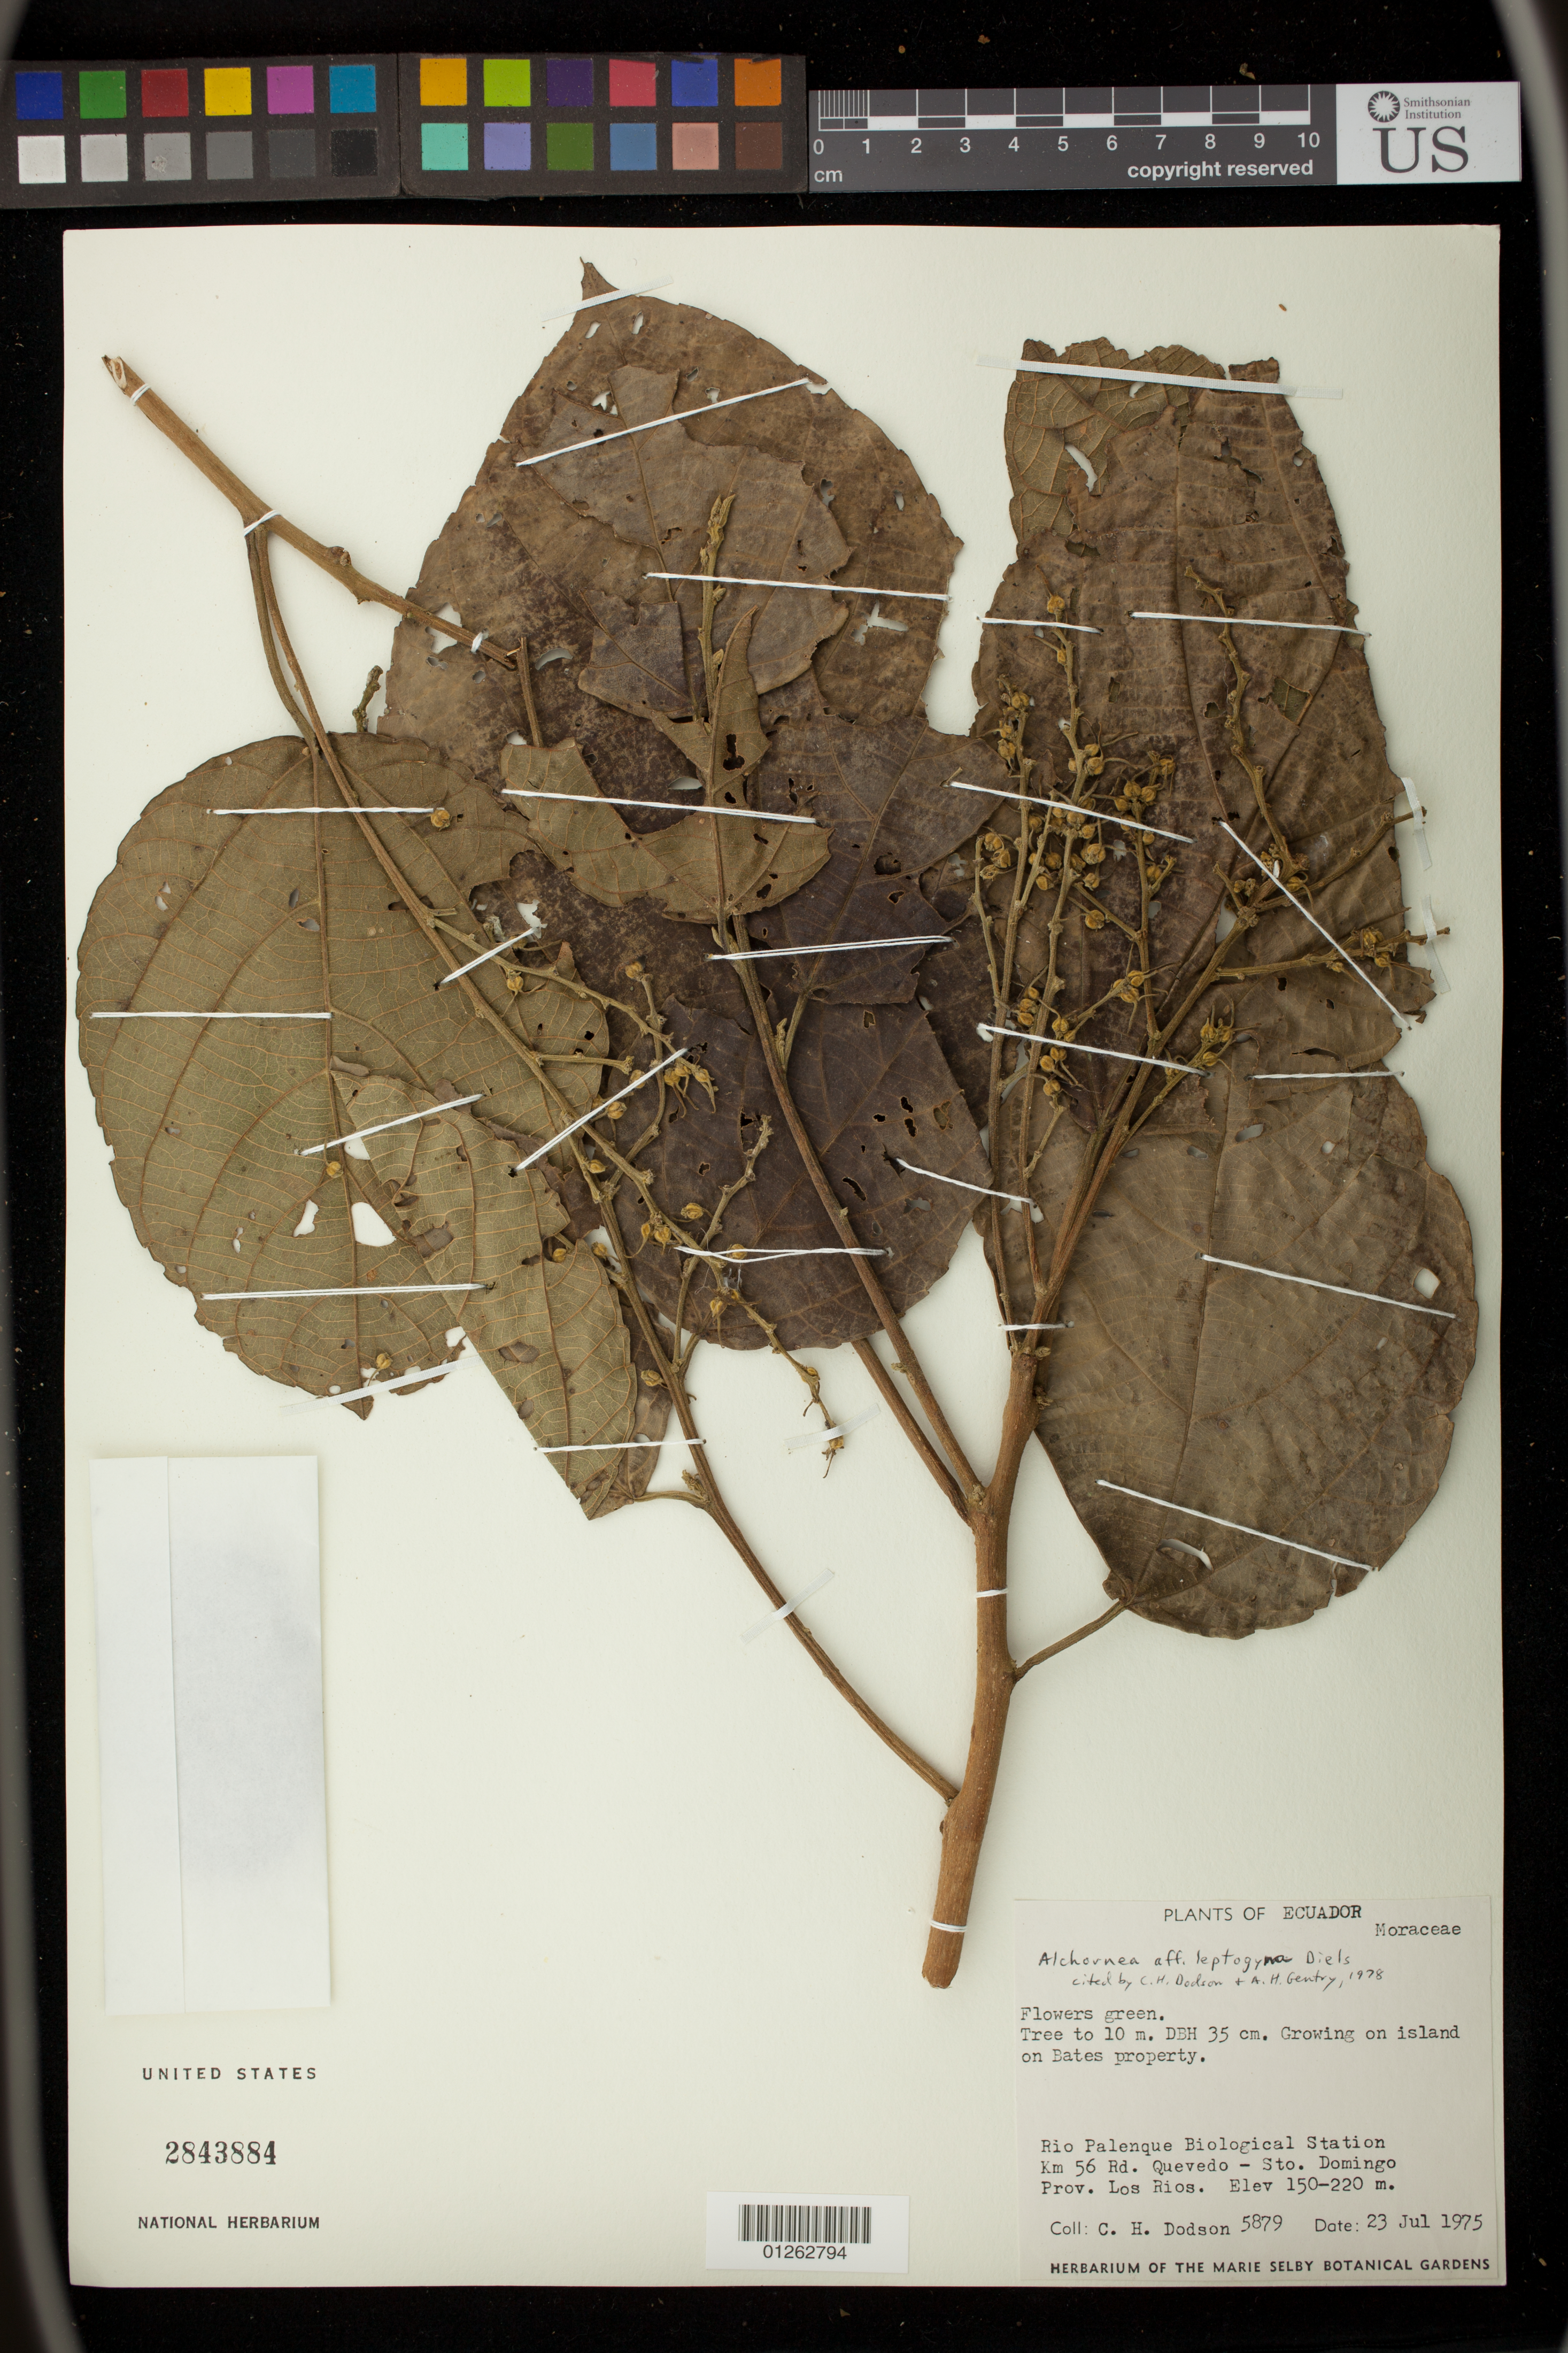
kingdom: Plantae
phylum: Tracheophyta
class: Magnoliopsida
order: Malpighiales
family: Euphorbiaceae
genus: Alchornea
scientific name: Alchornea leptogyna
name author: Diels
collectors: C. H. Dodson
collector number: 5879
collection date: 1975-07-23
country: Ecuador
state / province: Los Rios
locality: Rio Palenque Biological Station Km 56 Rd. Quevedo - Sto. Domingo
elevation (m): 150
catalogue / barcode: US 2843884